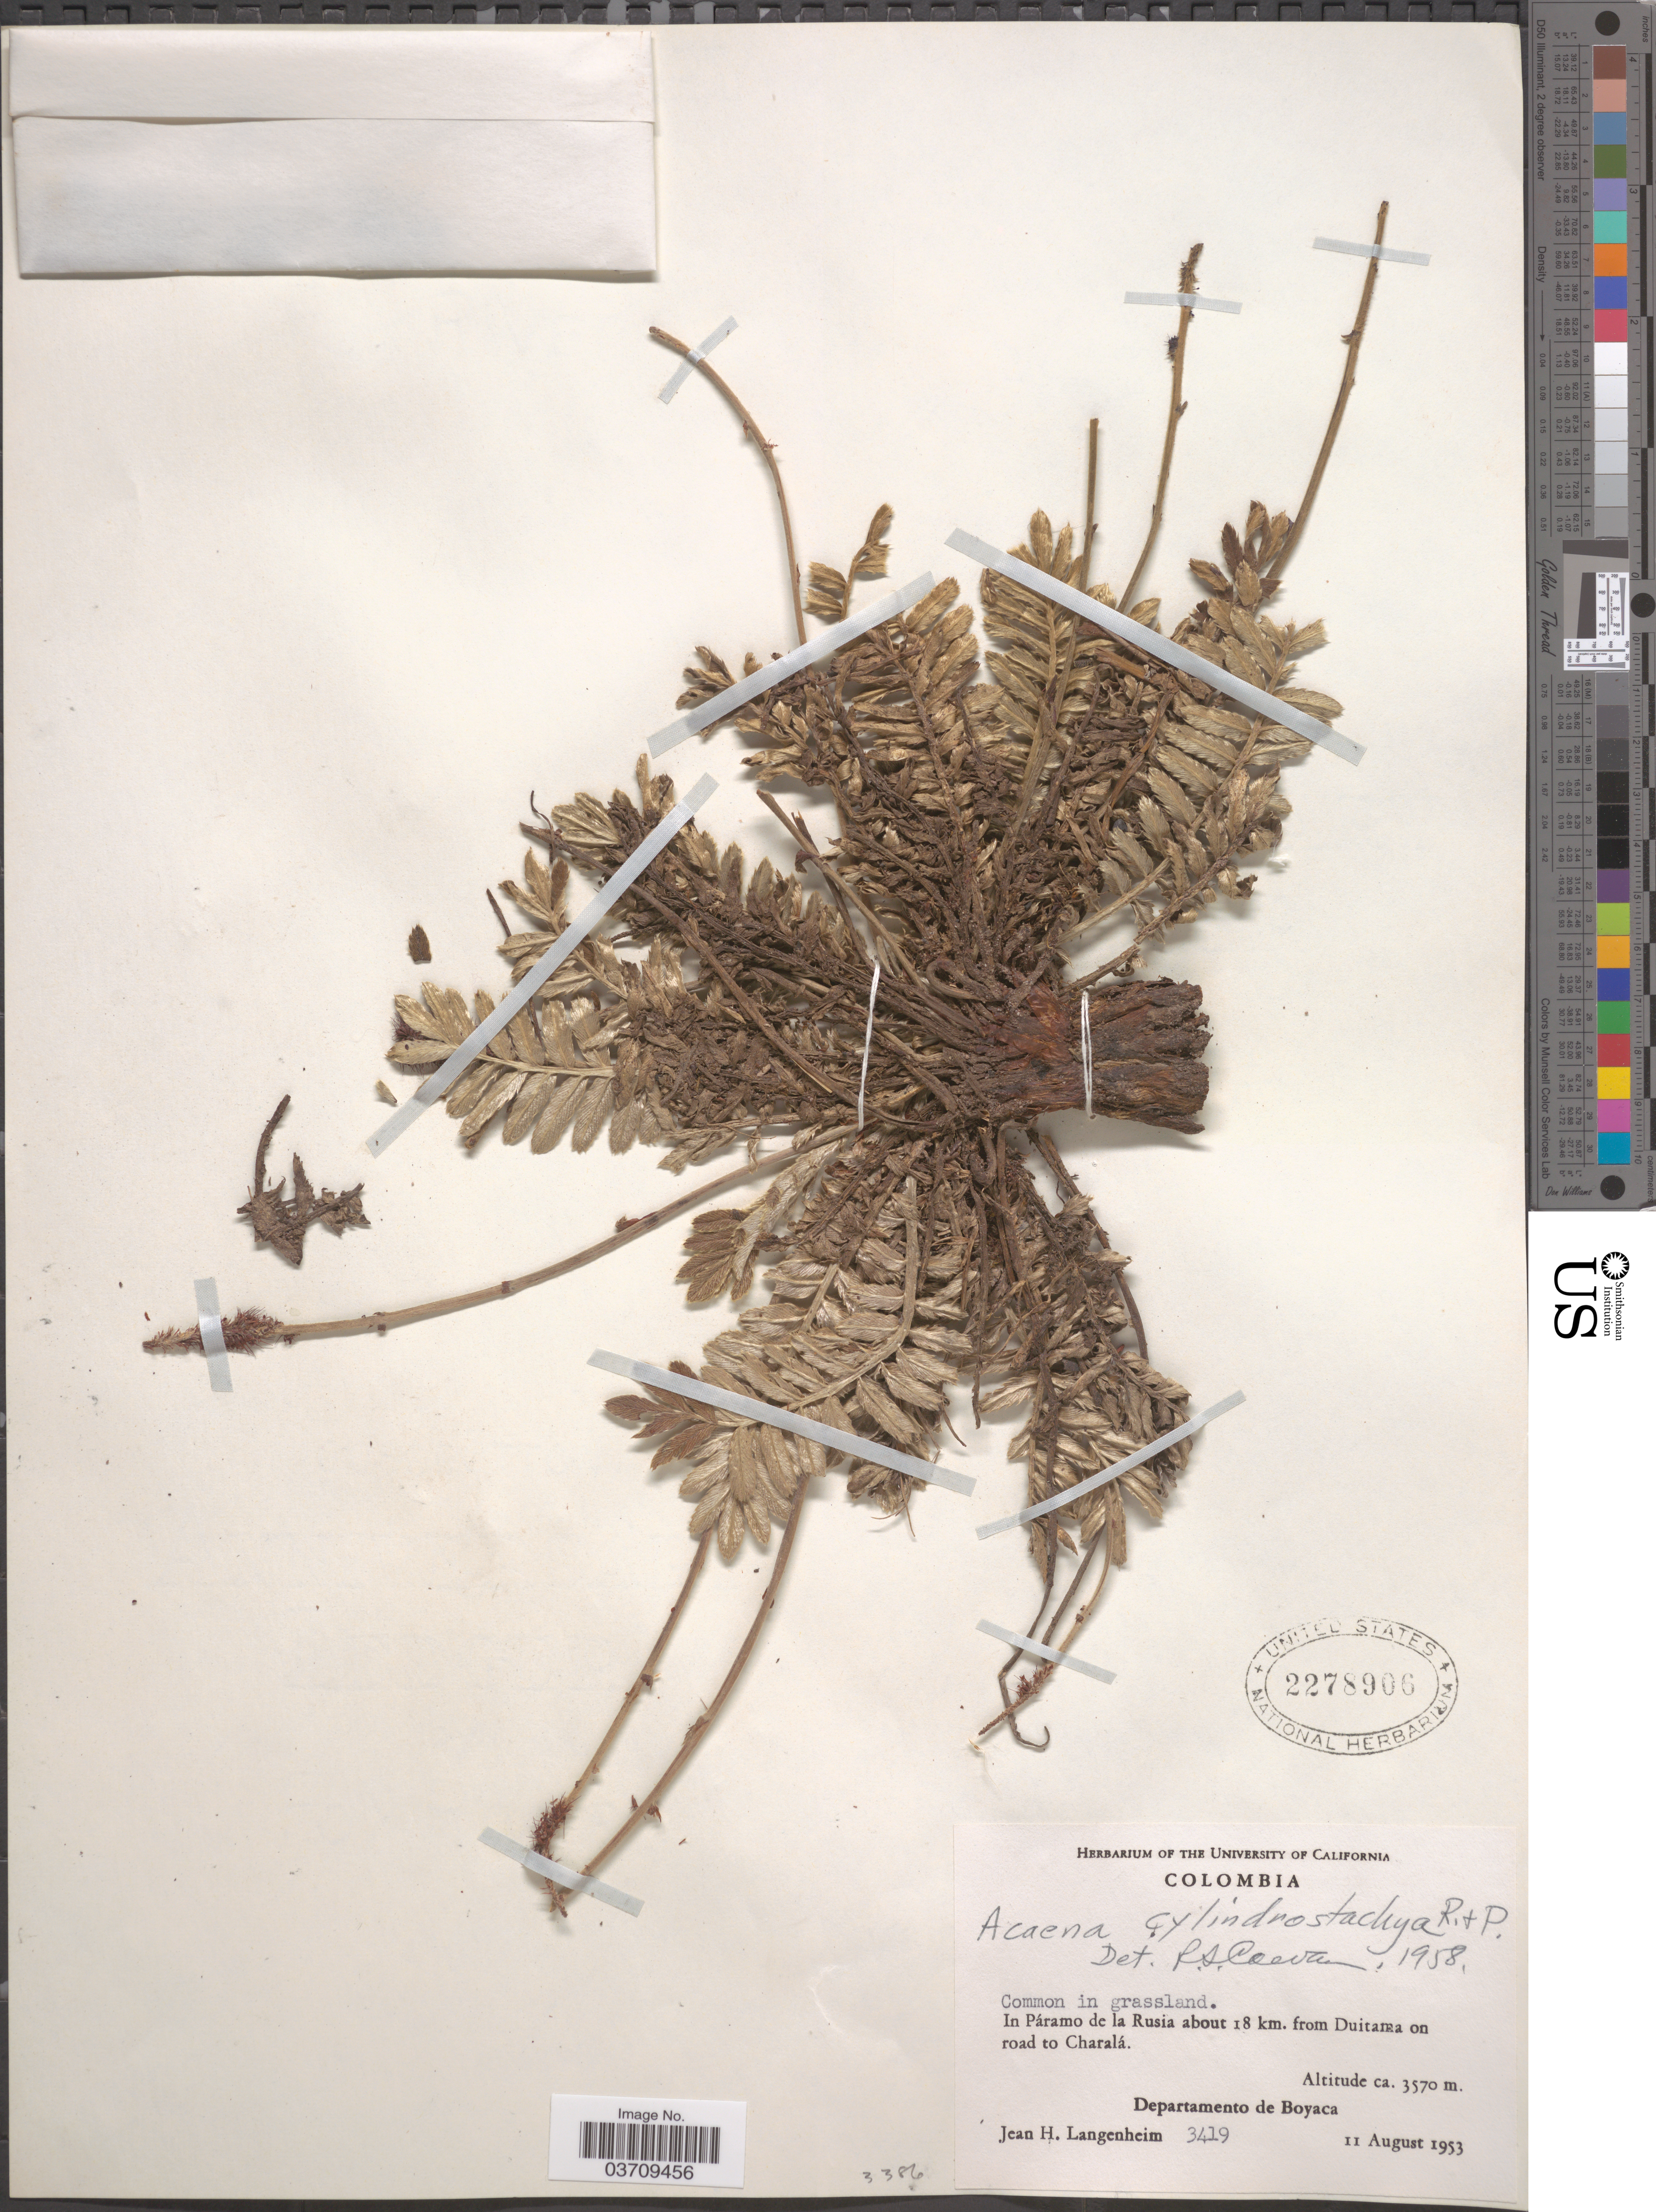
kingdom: Plantae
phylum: Tracheophyta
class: Magnoliopsida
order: Rosales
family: Rosaceae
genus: Acaena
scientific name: Acaena cylindristachya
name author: Ruiz & Pav.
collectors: J. H. Langenheim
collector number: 3419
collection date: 1953-08-11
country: Colombia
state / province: Boyacá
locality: In Páramo de la Rusia about 18 km. from Duitama on road to Charalá. Departamento de Boyaca.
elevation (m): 3570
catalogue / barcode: US 2278906